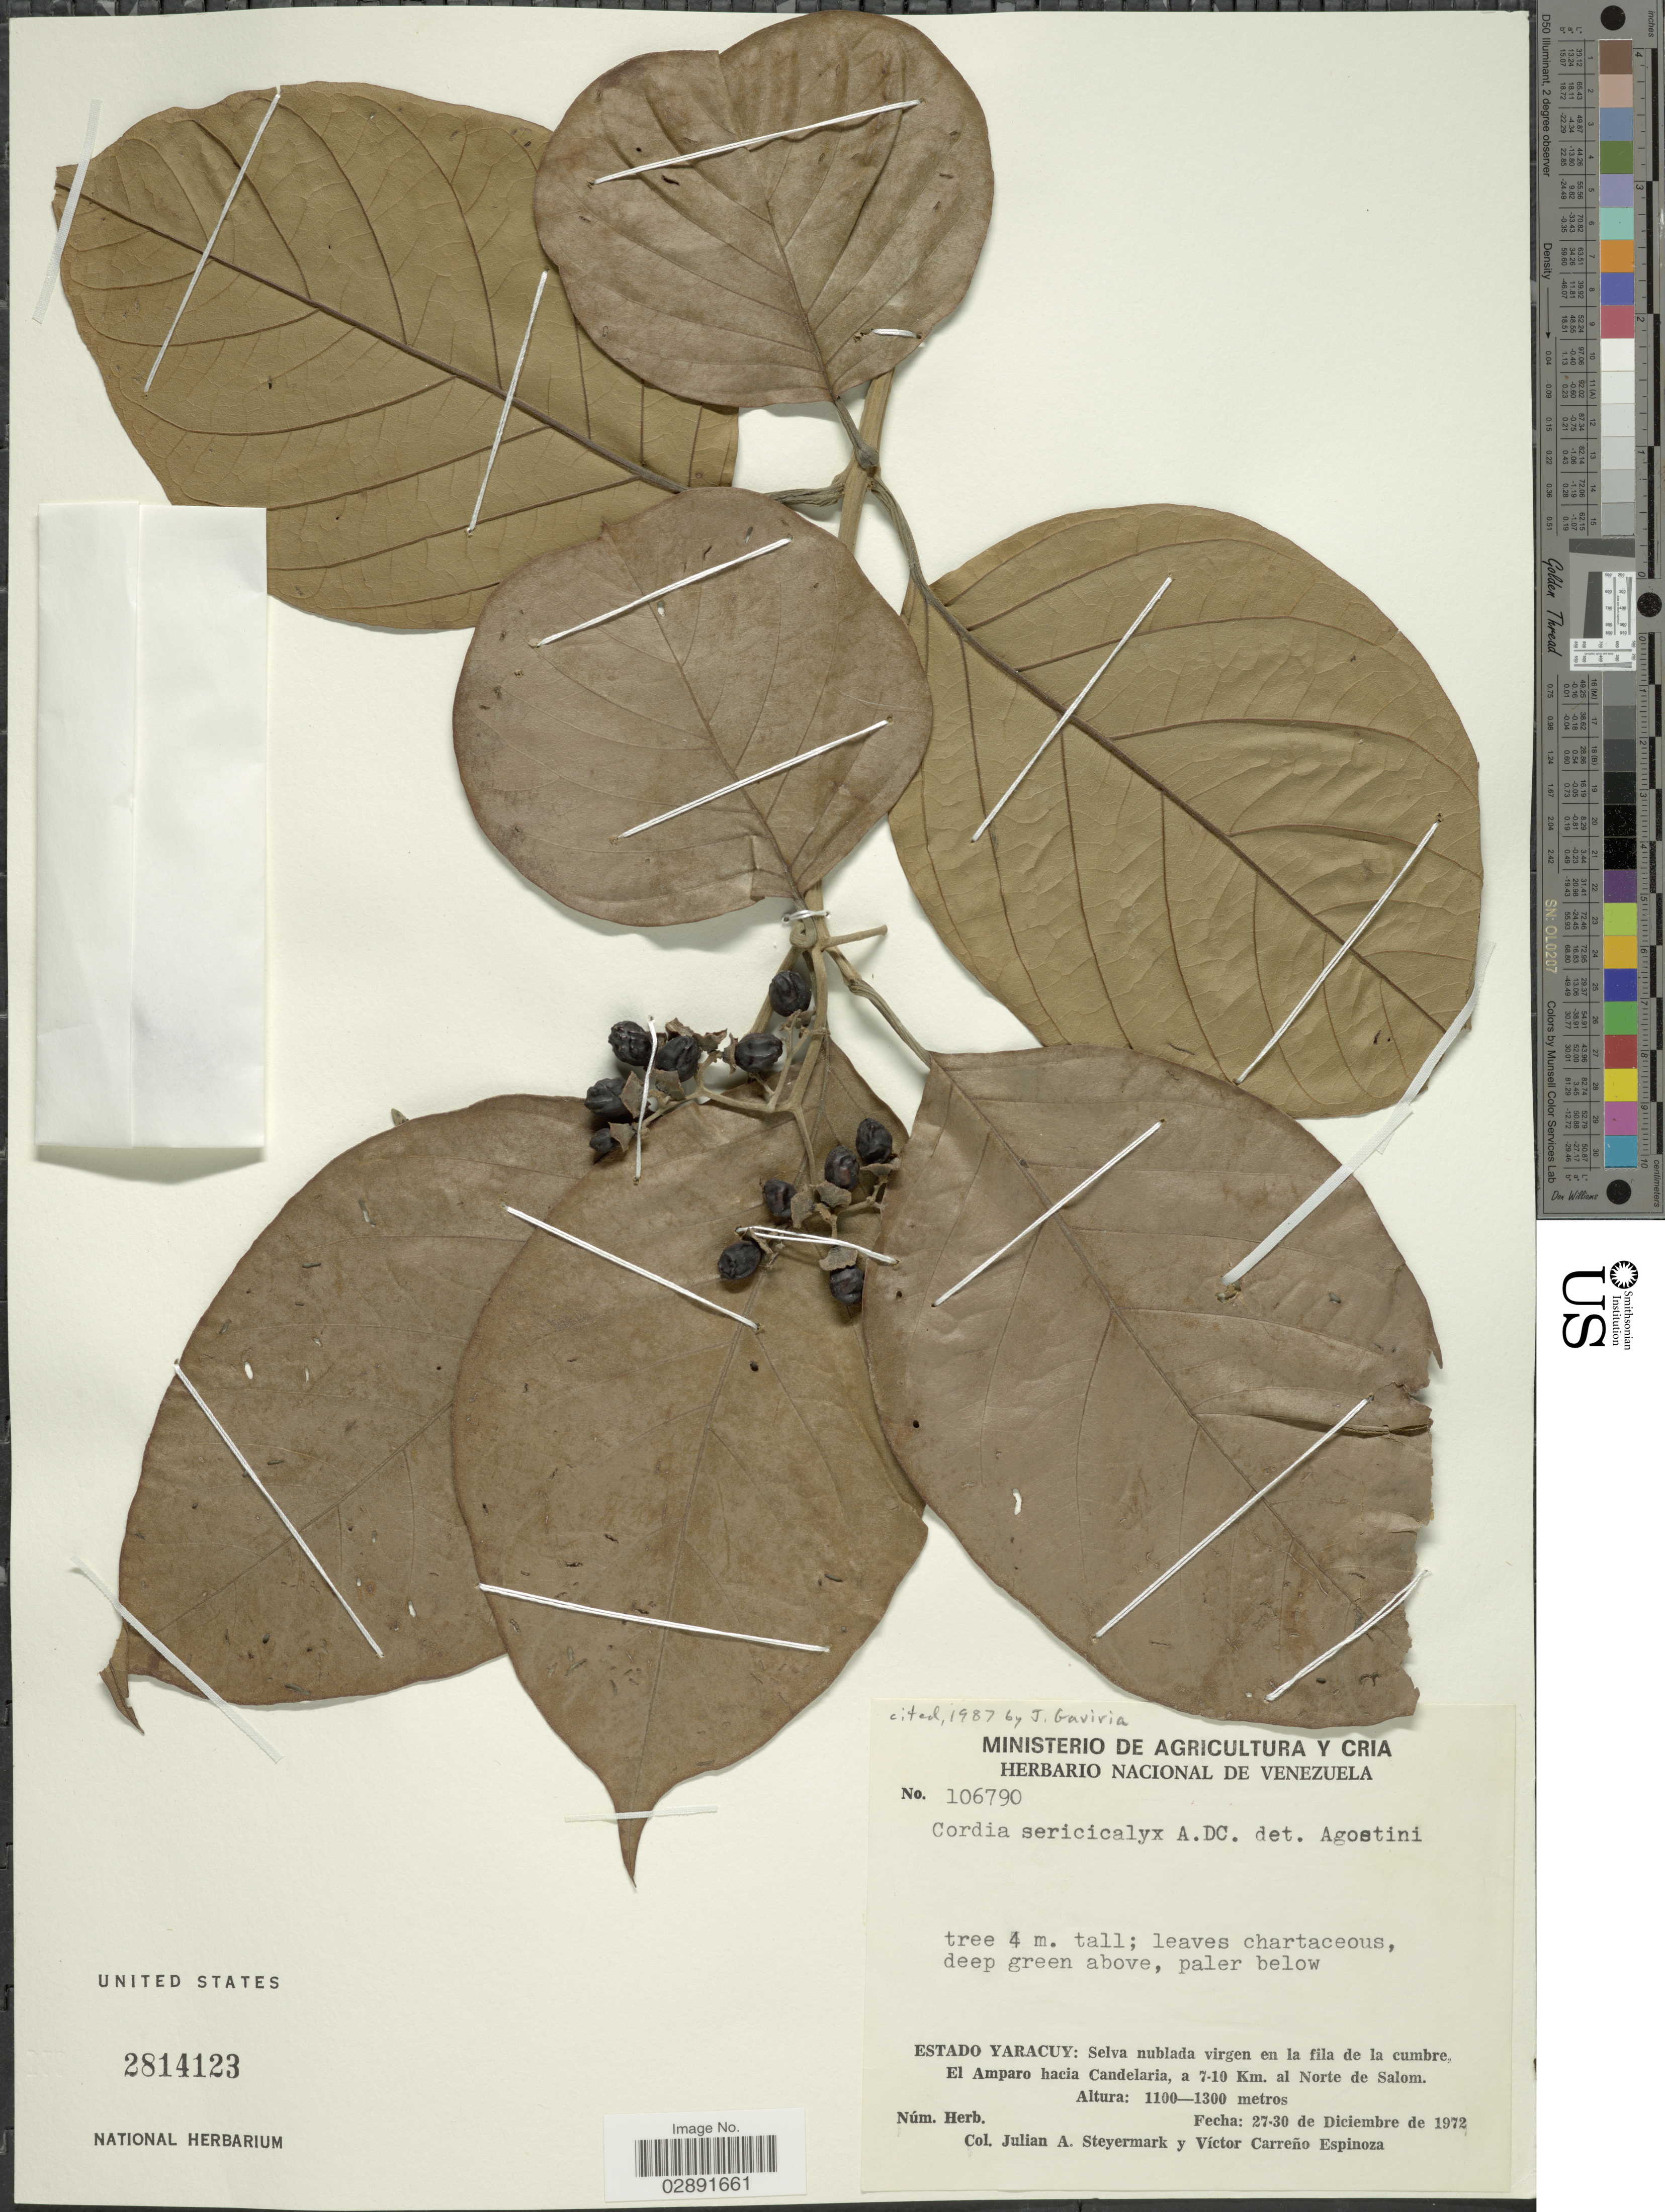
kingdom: Plantae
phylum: Tracheophyta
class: Magnoliopsida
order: Boraginales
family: Cordiaceae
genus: Cordia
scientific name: Cordia sericicalyx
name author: A. DC. in DC.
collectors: J. Steyermark & V. Carreño E.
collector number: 106790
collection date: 1972-12-27/1972-12-30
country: Venezuela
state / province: Yaracuy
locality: Selva nublada virgen en la fila de la cumbre, El Amparo hacia Candelaria, a 7-10 Km. al Norte de Salom.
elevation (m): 1100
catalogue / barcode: US 2814123